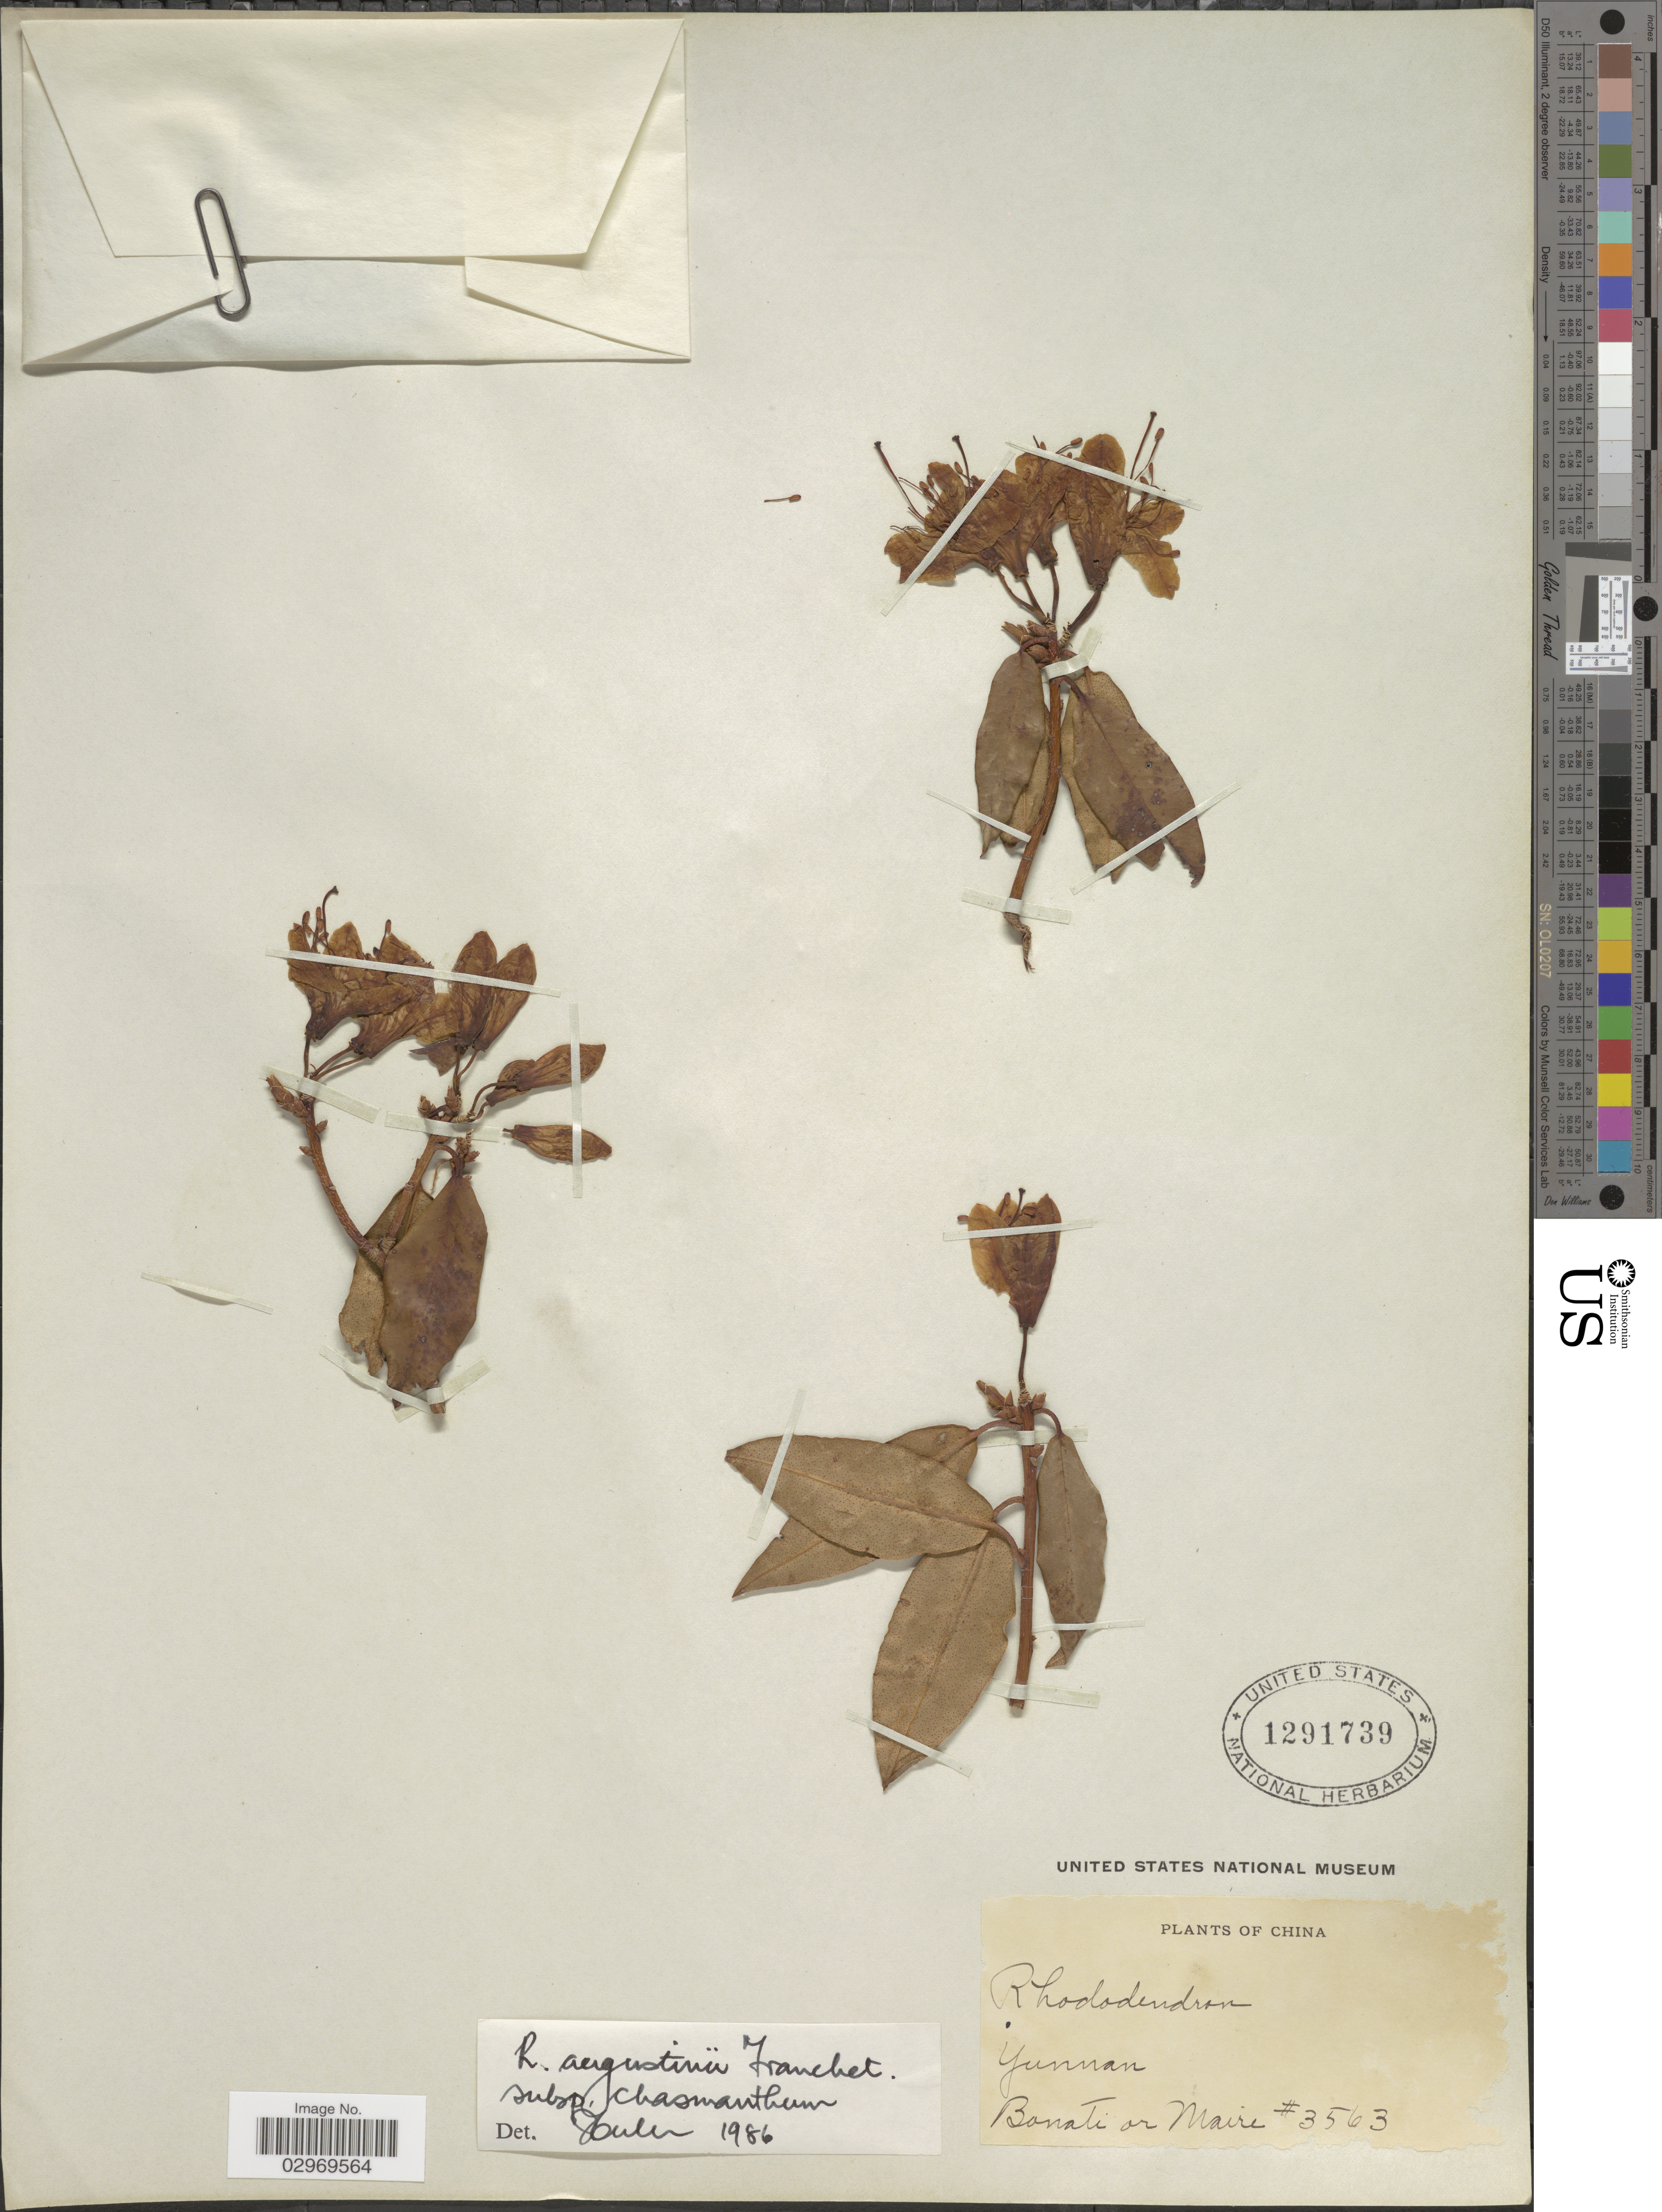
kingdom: Plantae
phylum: Tracheophyta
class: Magnoliopsida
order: Ericales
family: Ericaceae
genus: Rhododendron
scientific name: Rhododendron augustinei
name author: Hemsl.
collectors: -. Bonati & Maire, --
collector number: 3563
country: China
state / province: Yunnan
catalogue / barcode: US 1291739